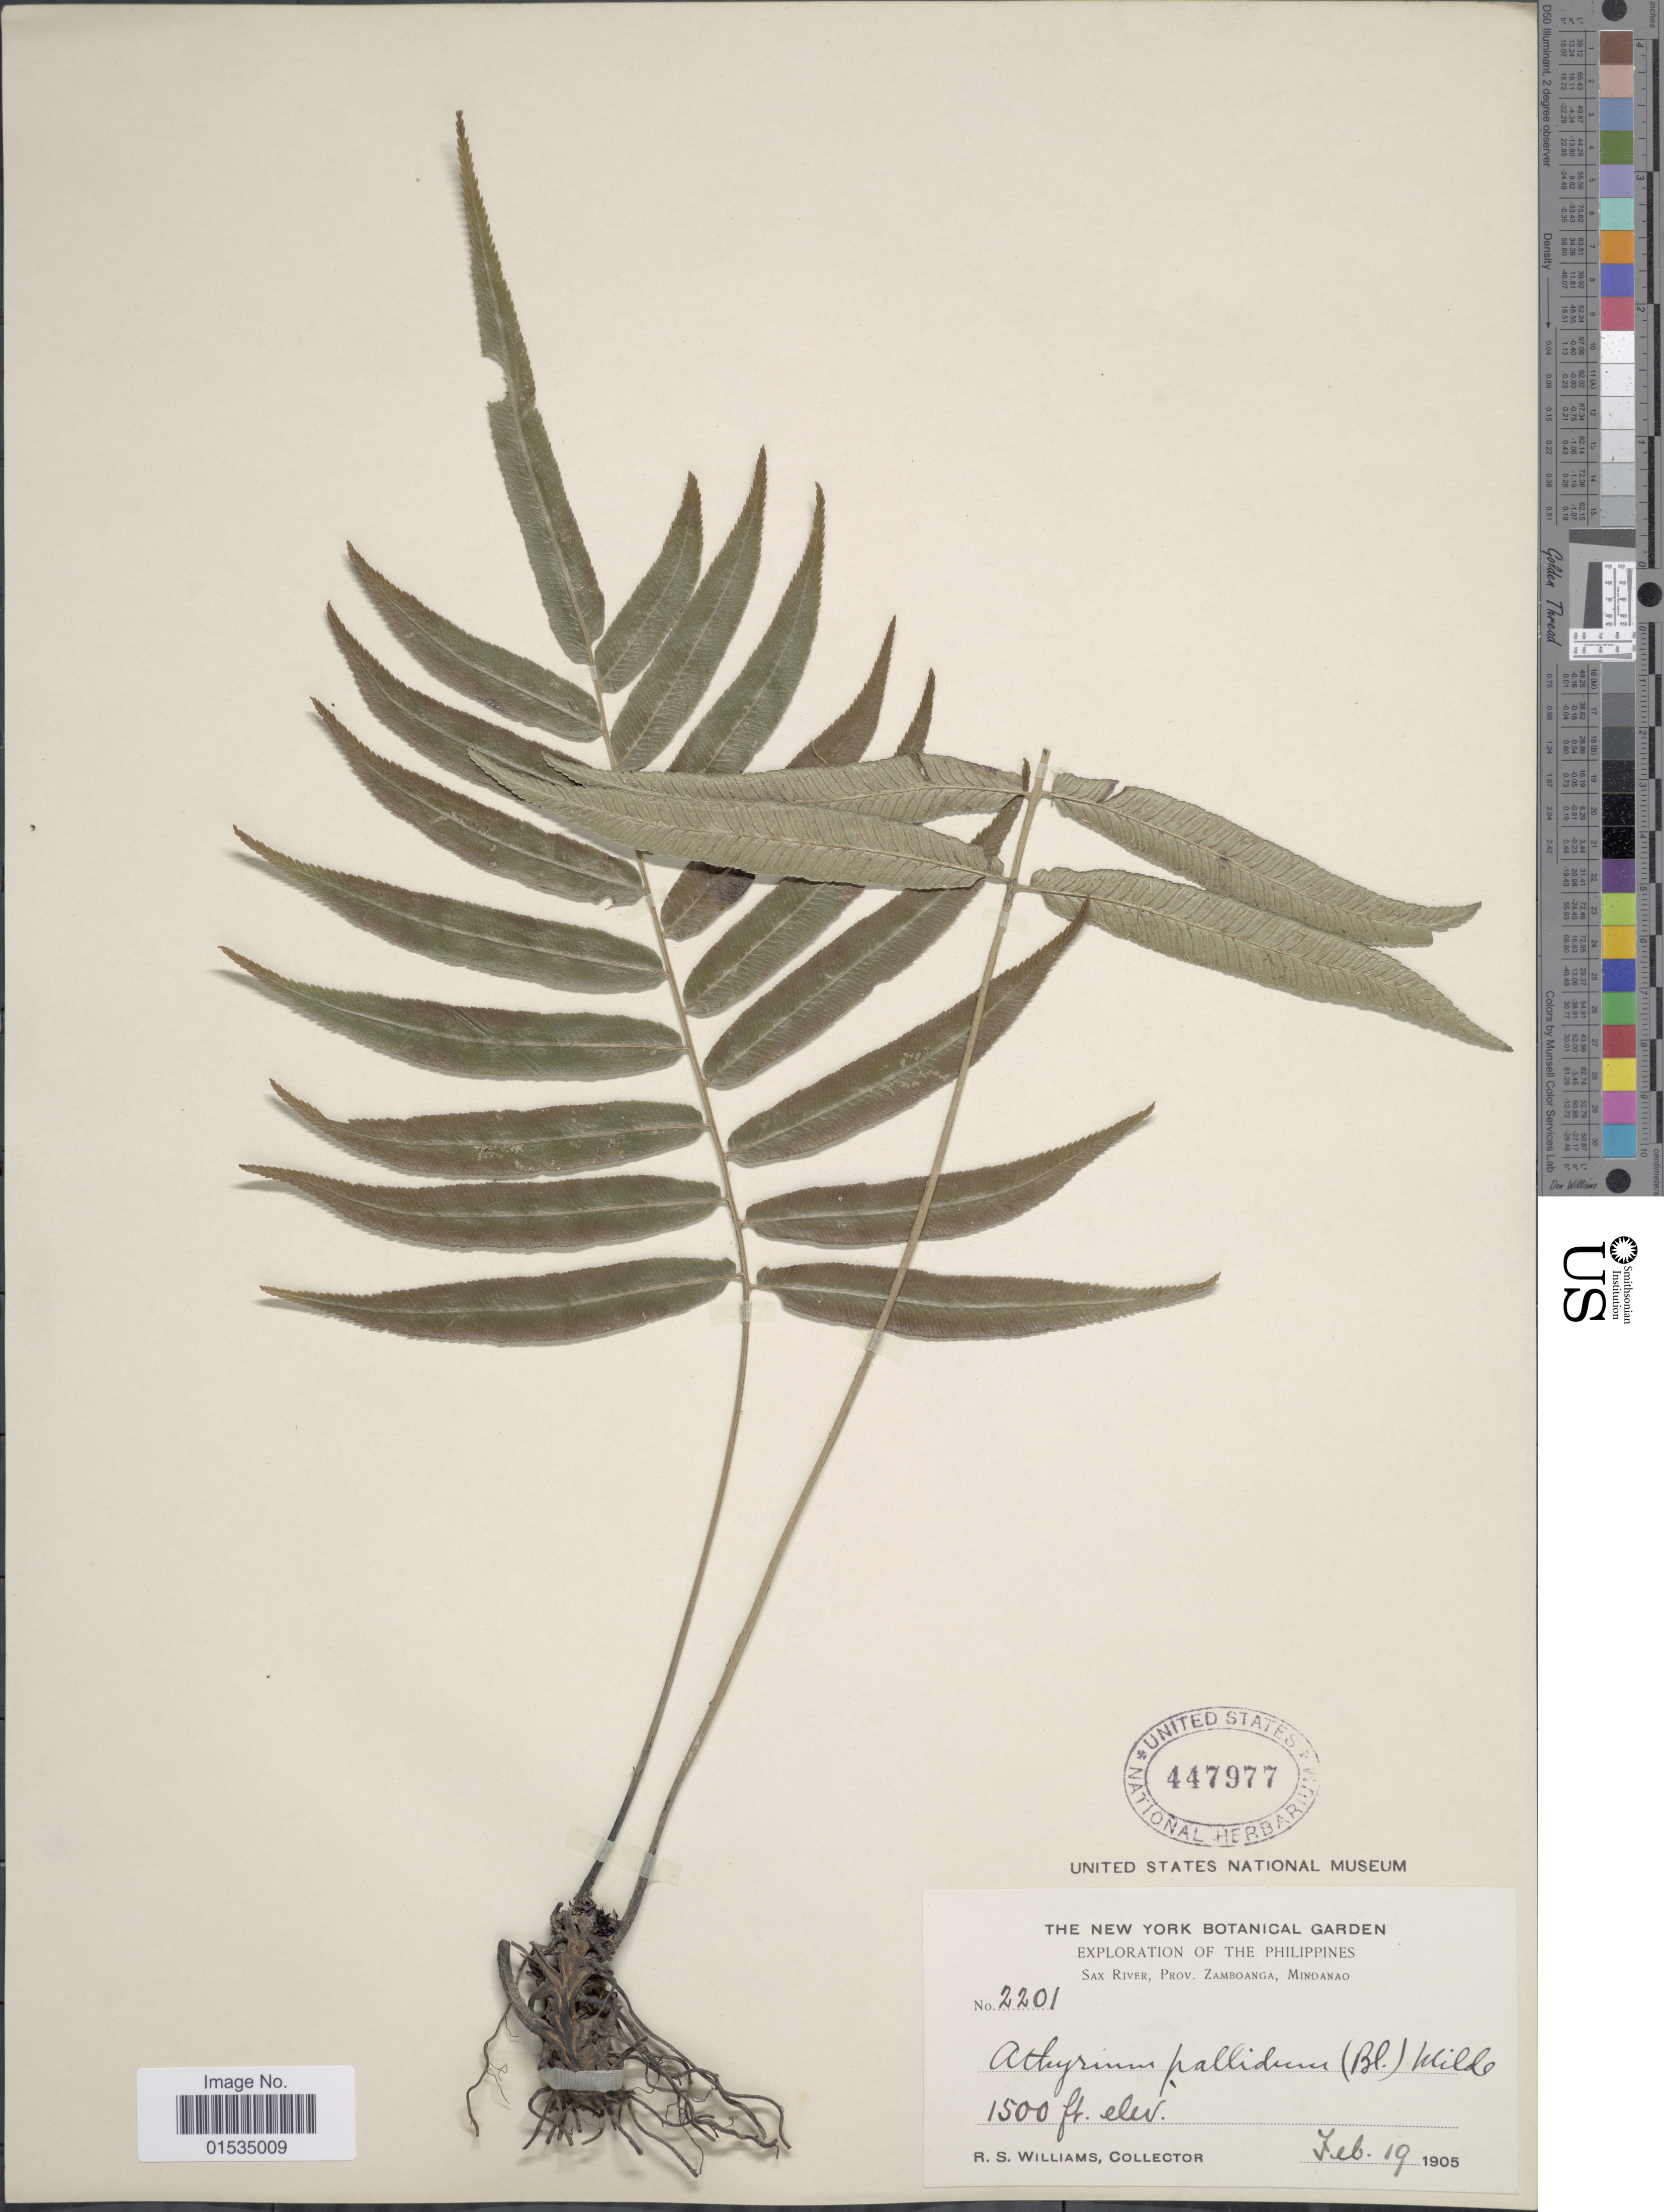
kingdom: Plantae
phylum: Tracheophyta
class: Polypodiopsida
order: Polypodiales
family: Athyriaceae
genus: Diplazium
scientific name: Diplazium pallidum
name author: (Blume) T. Moore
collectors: R. S. Williams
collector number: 2201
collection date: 1905-02-19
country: Philippines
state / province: Zamboanga Peninsula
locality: Sax River, Prov. Zamboanga, Mindanao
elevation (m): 457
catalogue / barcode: US 447977